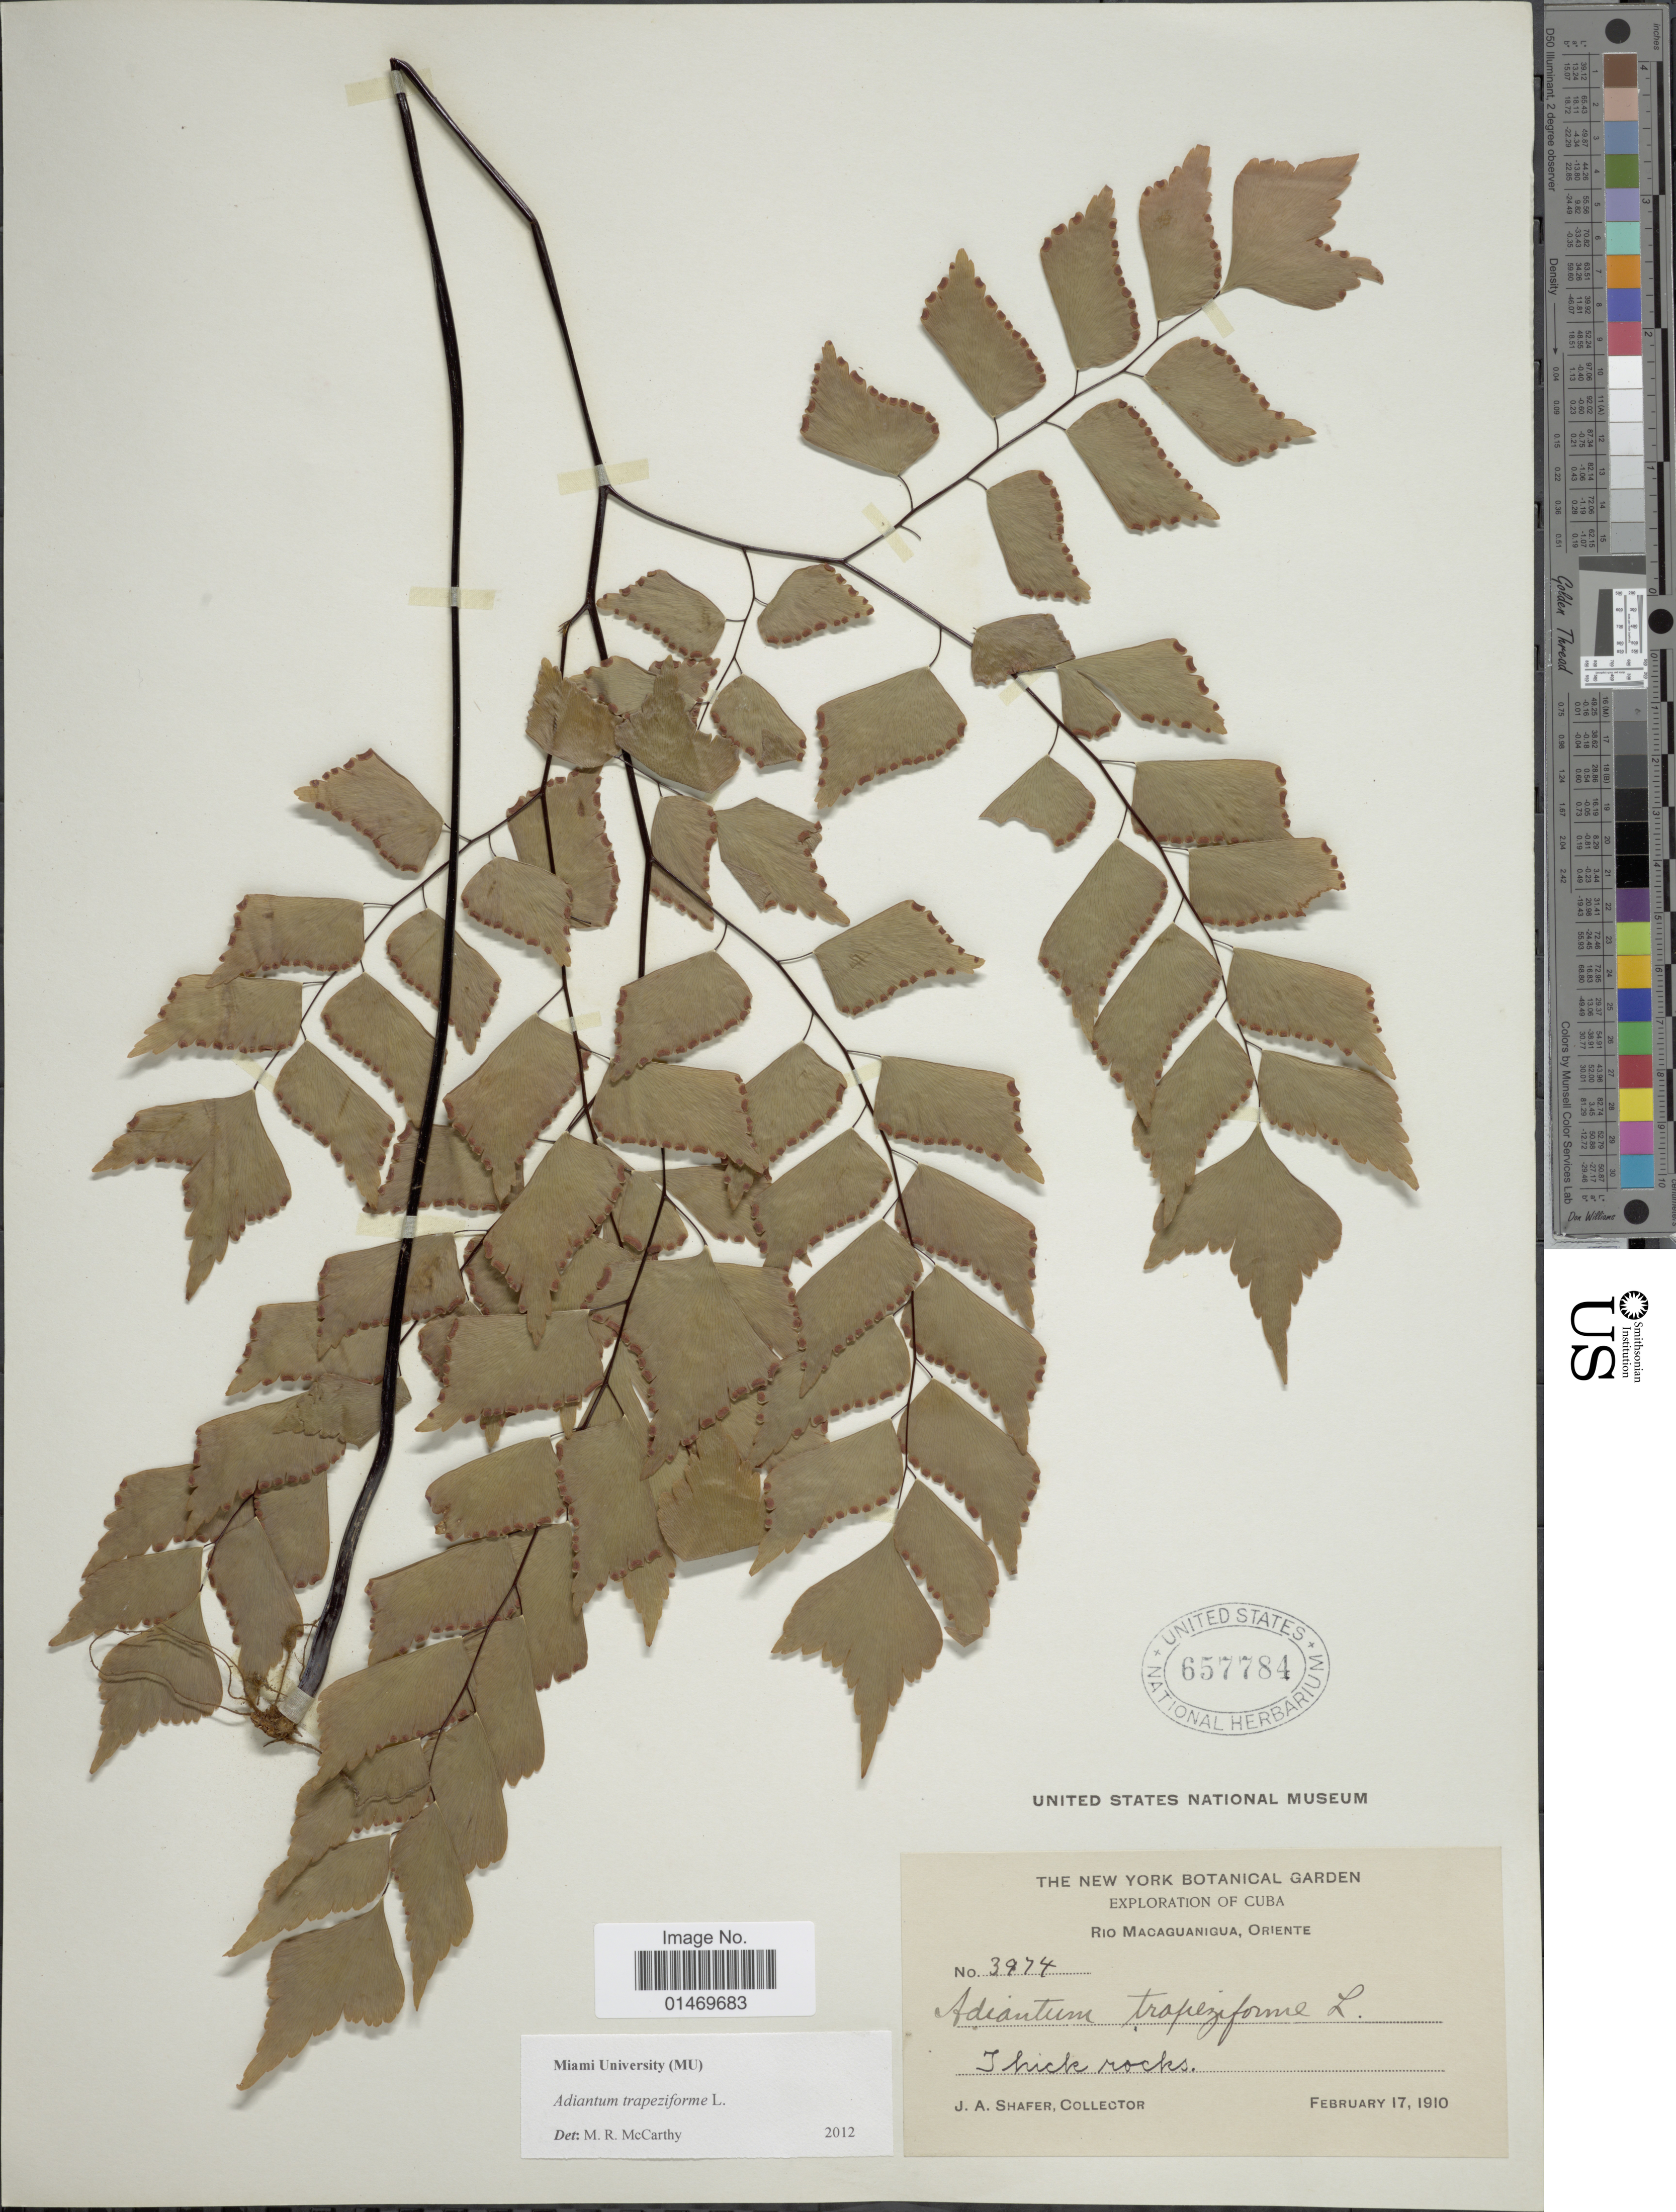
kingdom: Plantae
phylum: Tracheophyta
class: Polypodiopsida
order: Polypodiales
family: Pteridaceae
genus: Adiantum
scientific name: Adiantum trapeziforme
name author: L.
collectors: J. A. Shafer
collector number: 3974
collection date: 1910-02-17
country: Cuba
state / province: Oriente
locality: Cuba, Rio Macaguanigua.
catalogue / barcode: US 657784